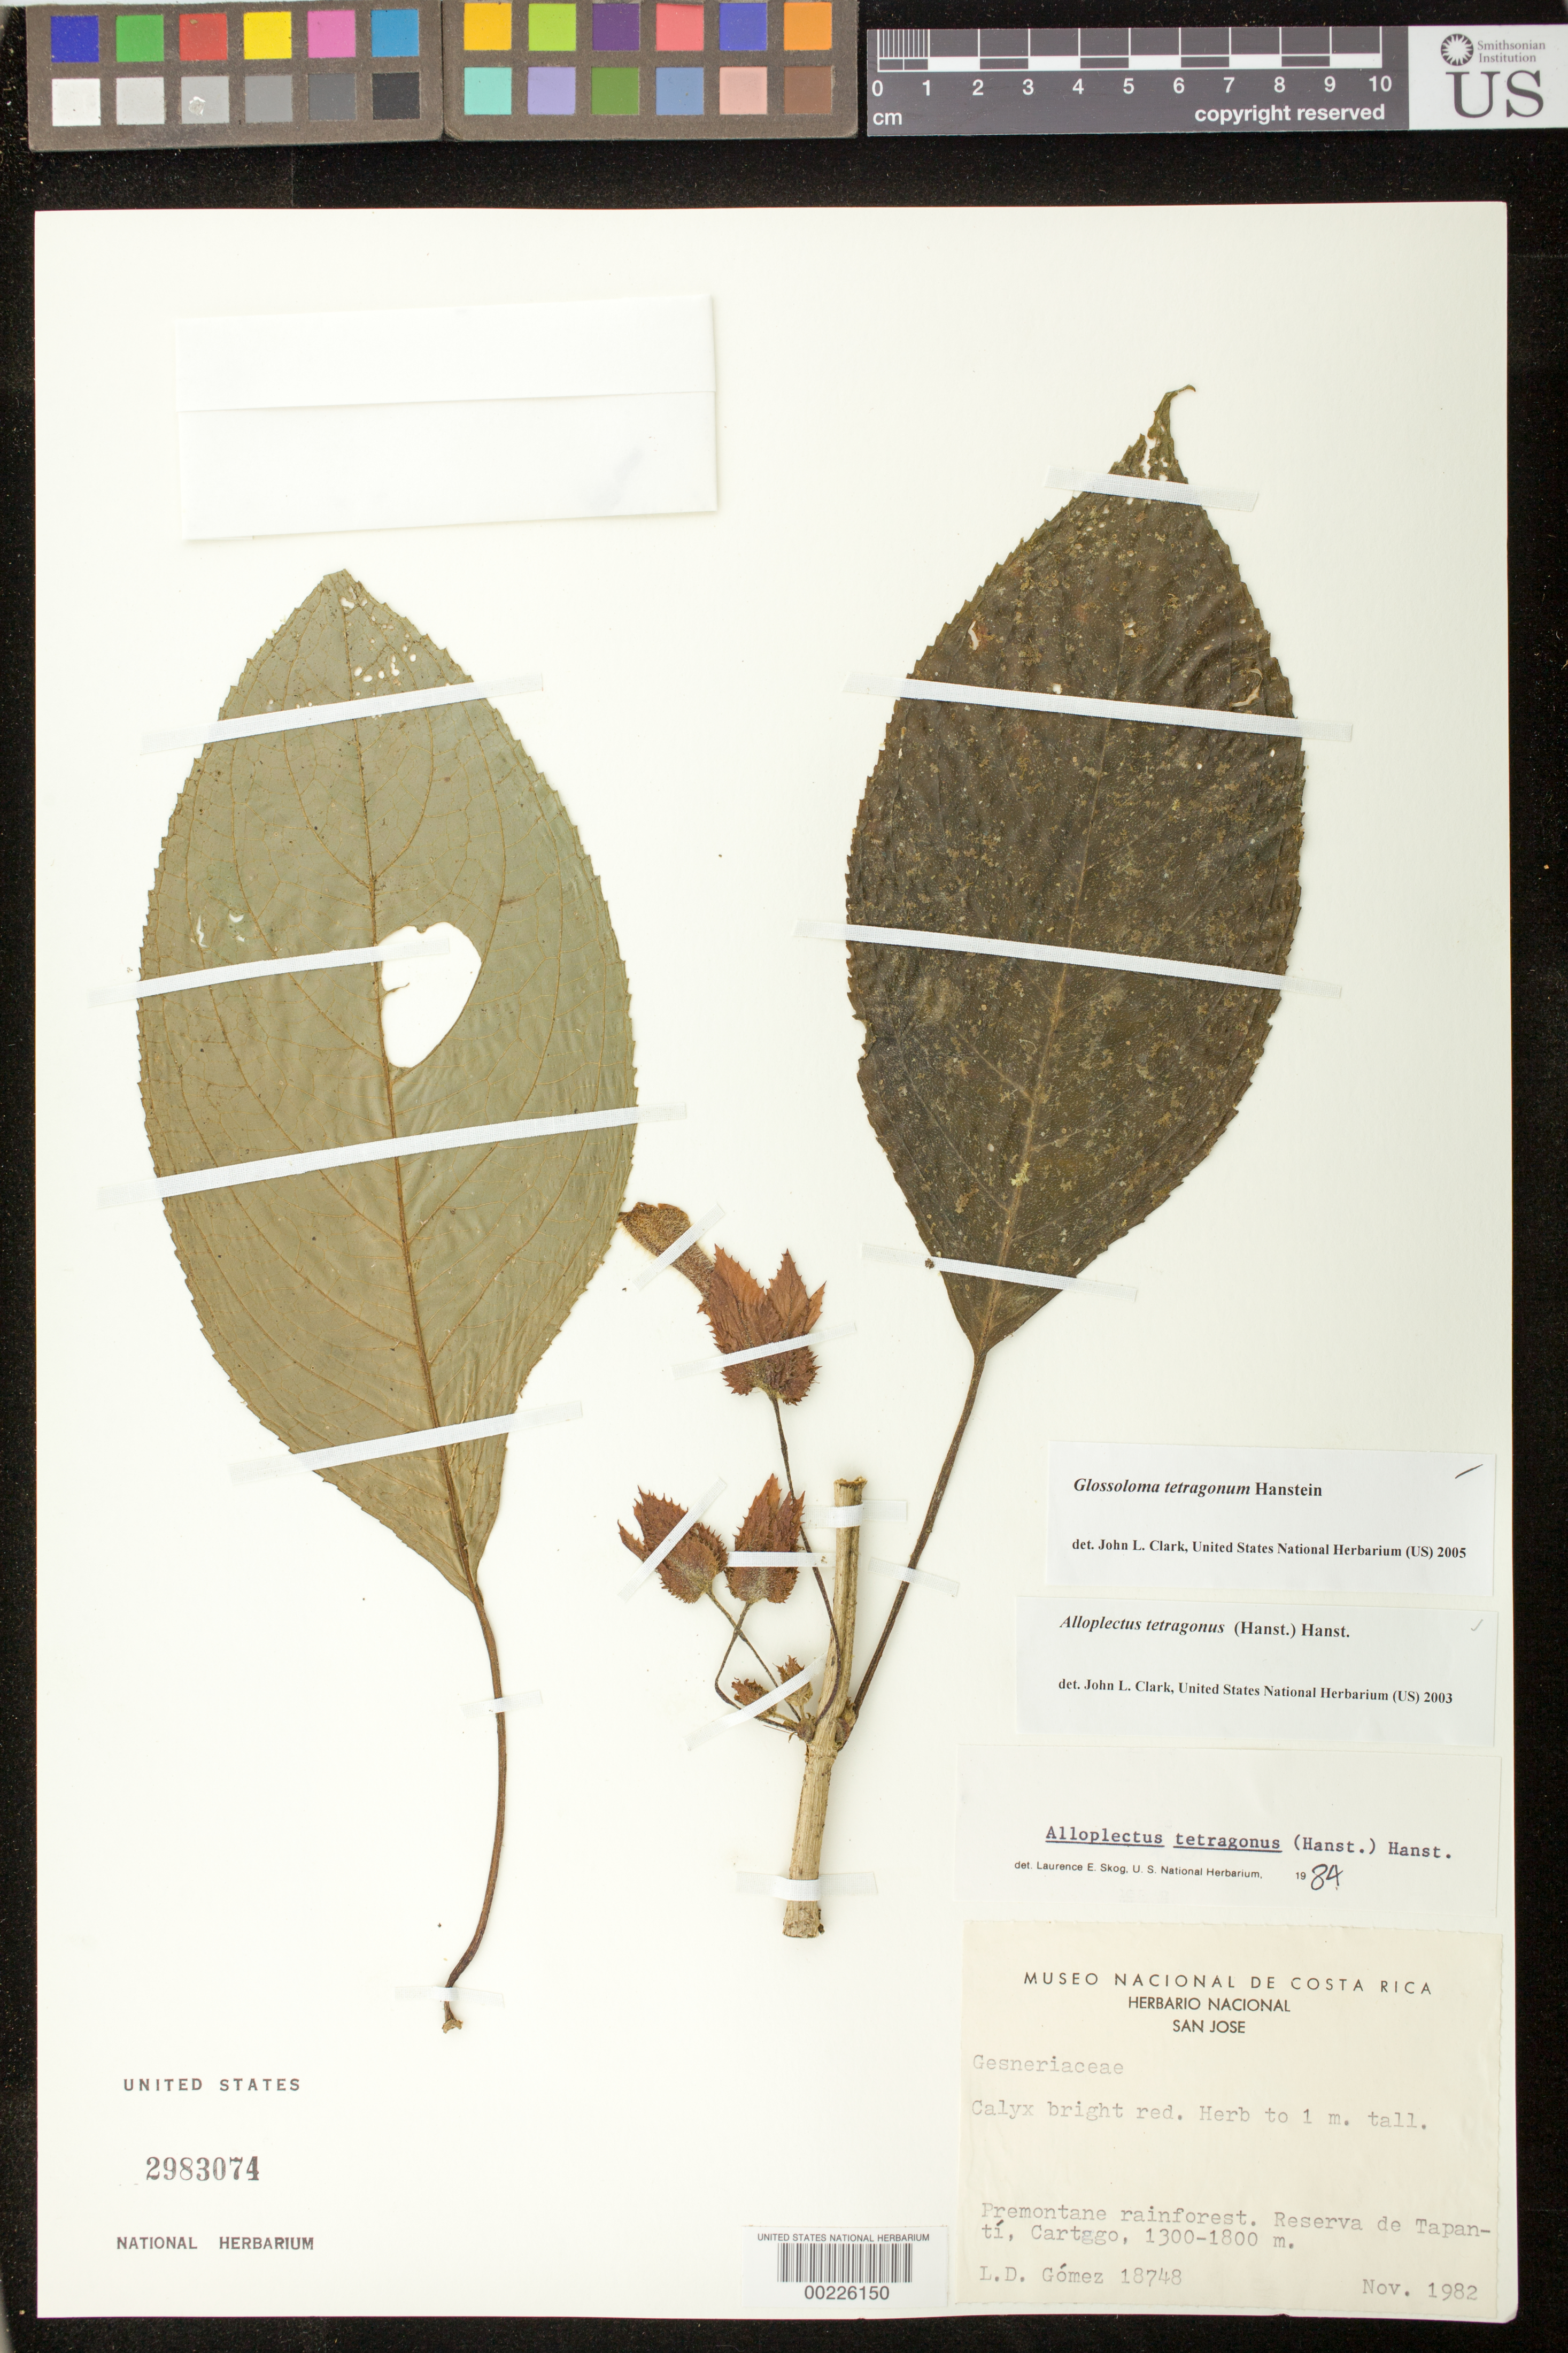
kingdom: Plantae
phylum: Tracheophyta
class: Magnoliopsida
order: Lamiales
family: Gesneriaceae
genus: Glossoloma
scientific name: Glossoloma tetragonum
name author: Hanst.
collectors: L. D. Gómez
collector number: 18748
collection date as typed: Nov 1982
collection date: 1982-11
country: Costa Rica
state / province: Cartago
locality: Tapanti Reserve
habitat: Premontane rainforest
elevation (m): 1300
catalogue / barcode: US 2983074